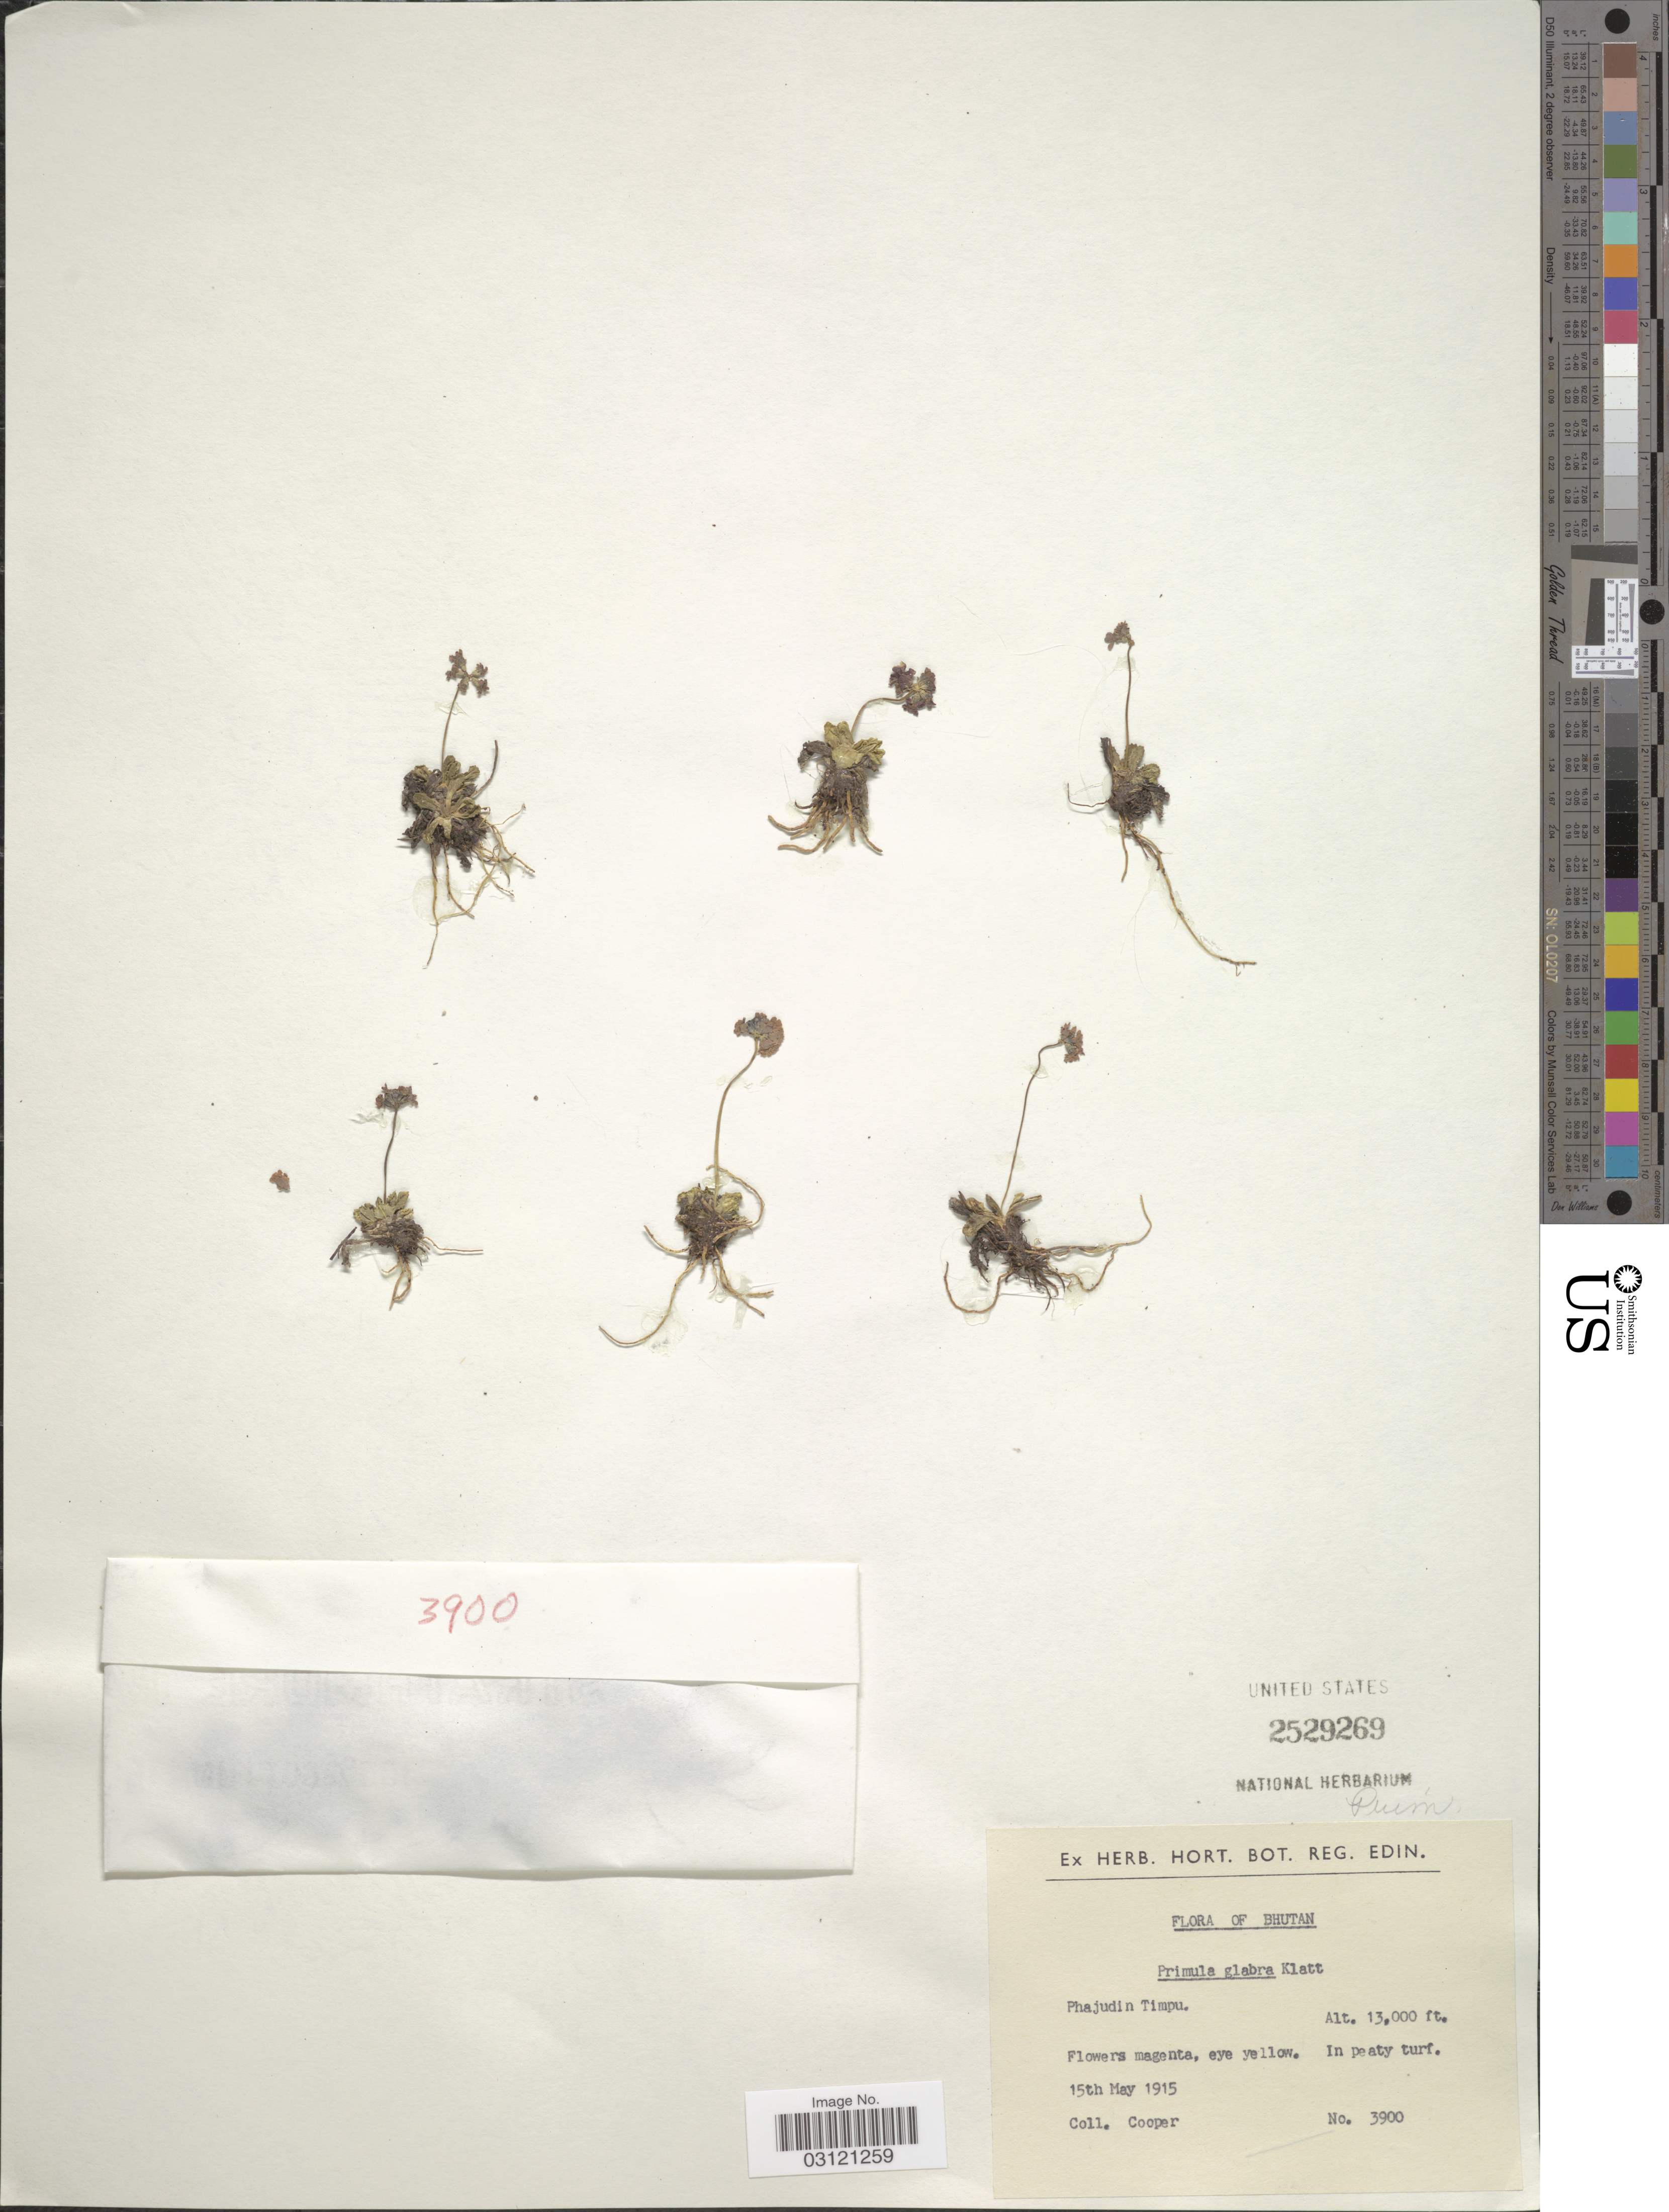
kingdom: Plantae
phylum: Tracheophyta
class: Magnoliopsida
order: Ericales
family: Primulaceae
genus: Primula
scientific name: Primula glabra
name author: Klatt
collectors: -. Cooper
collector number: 3900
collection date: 1915-05-15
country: Bhutan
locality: Phajudin Timpu.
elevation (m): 3962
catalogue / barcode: US 2529268